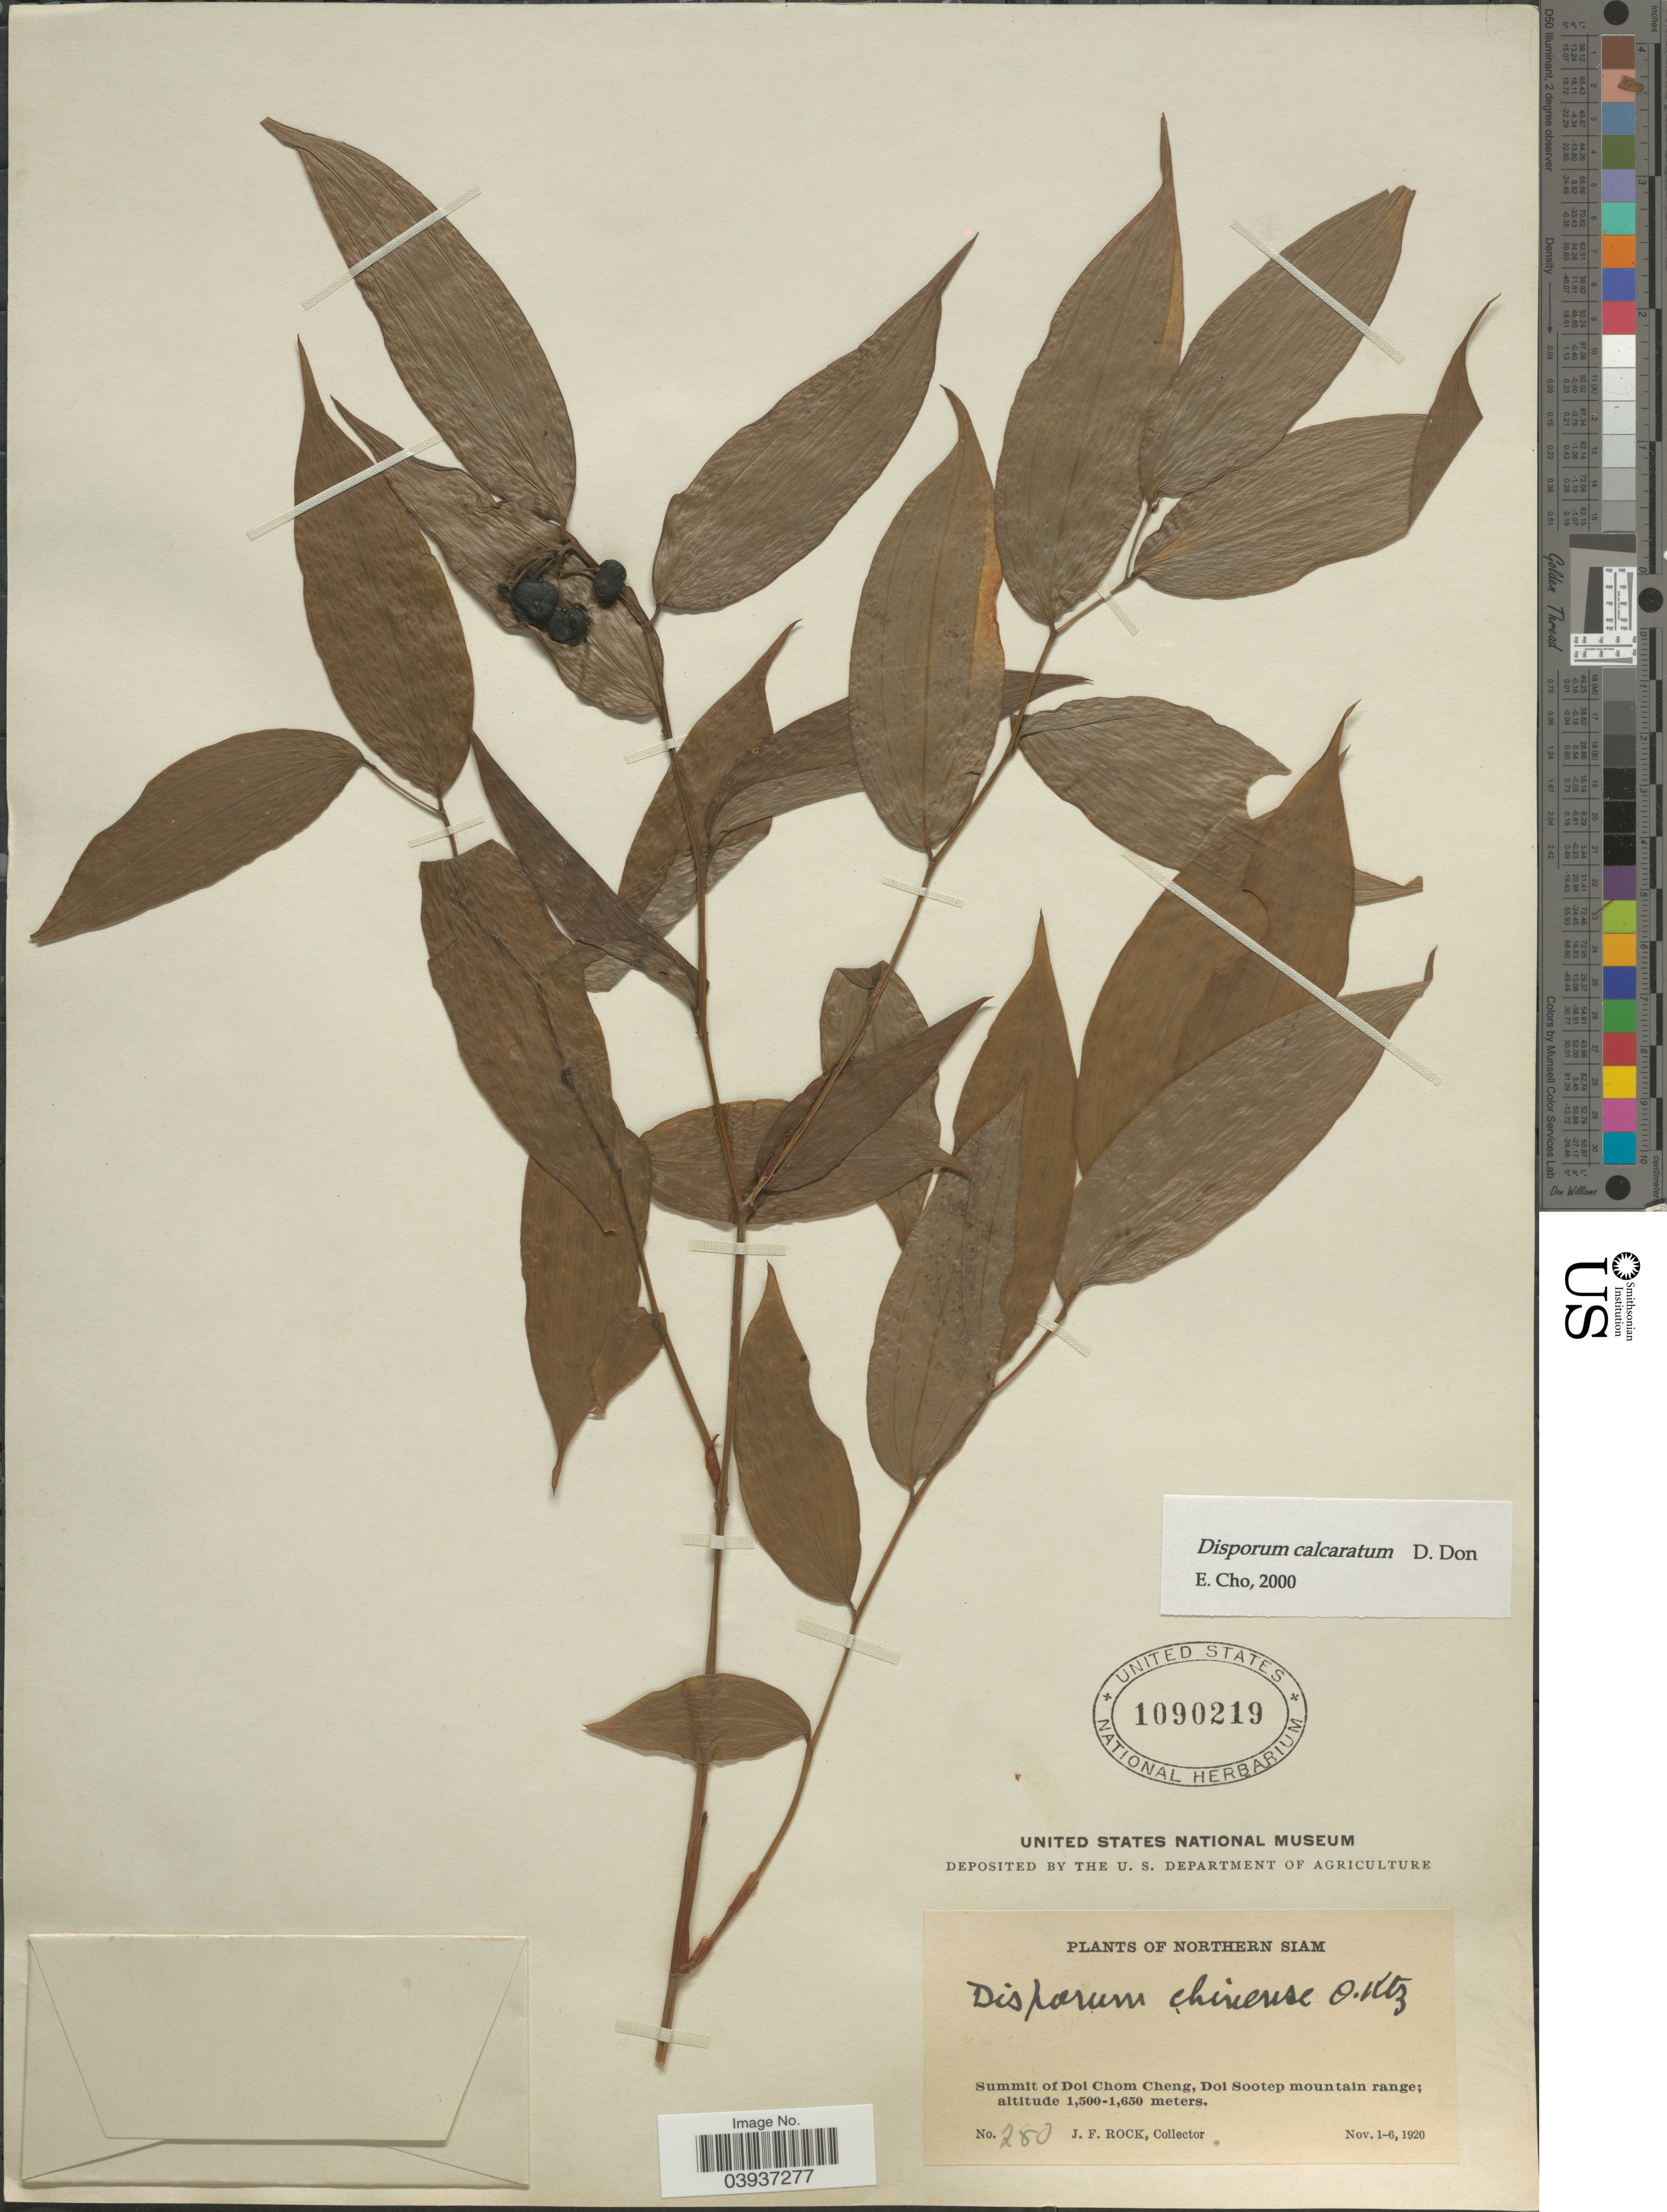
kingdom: Plantae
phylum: Tracheophyta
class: Liliopsida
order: Liliales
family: Colchicaceae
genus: Disporum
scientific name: Disporum calcaratum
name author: D. Don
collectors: J. Rock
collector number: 280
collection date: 1920-11-01/1920-11-06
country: Thailand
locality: Northern Siam. Summit of Doi Chom Cheng, Doi Sootep mountain range.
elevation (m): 1500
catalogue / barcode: US 1090219